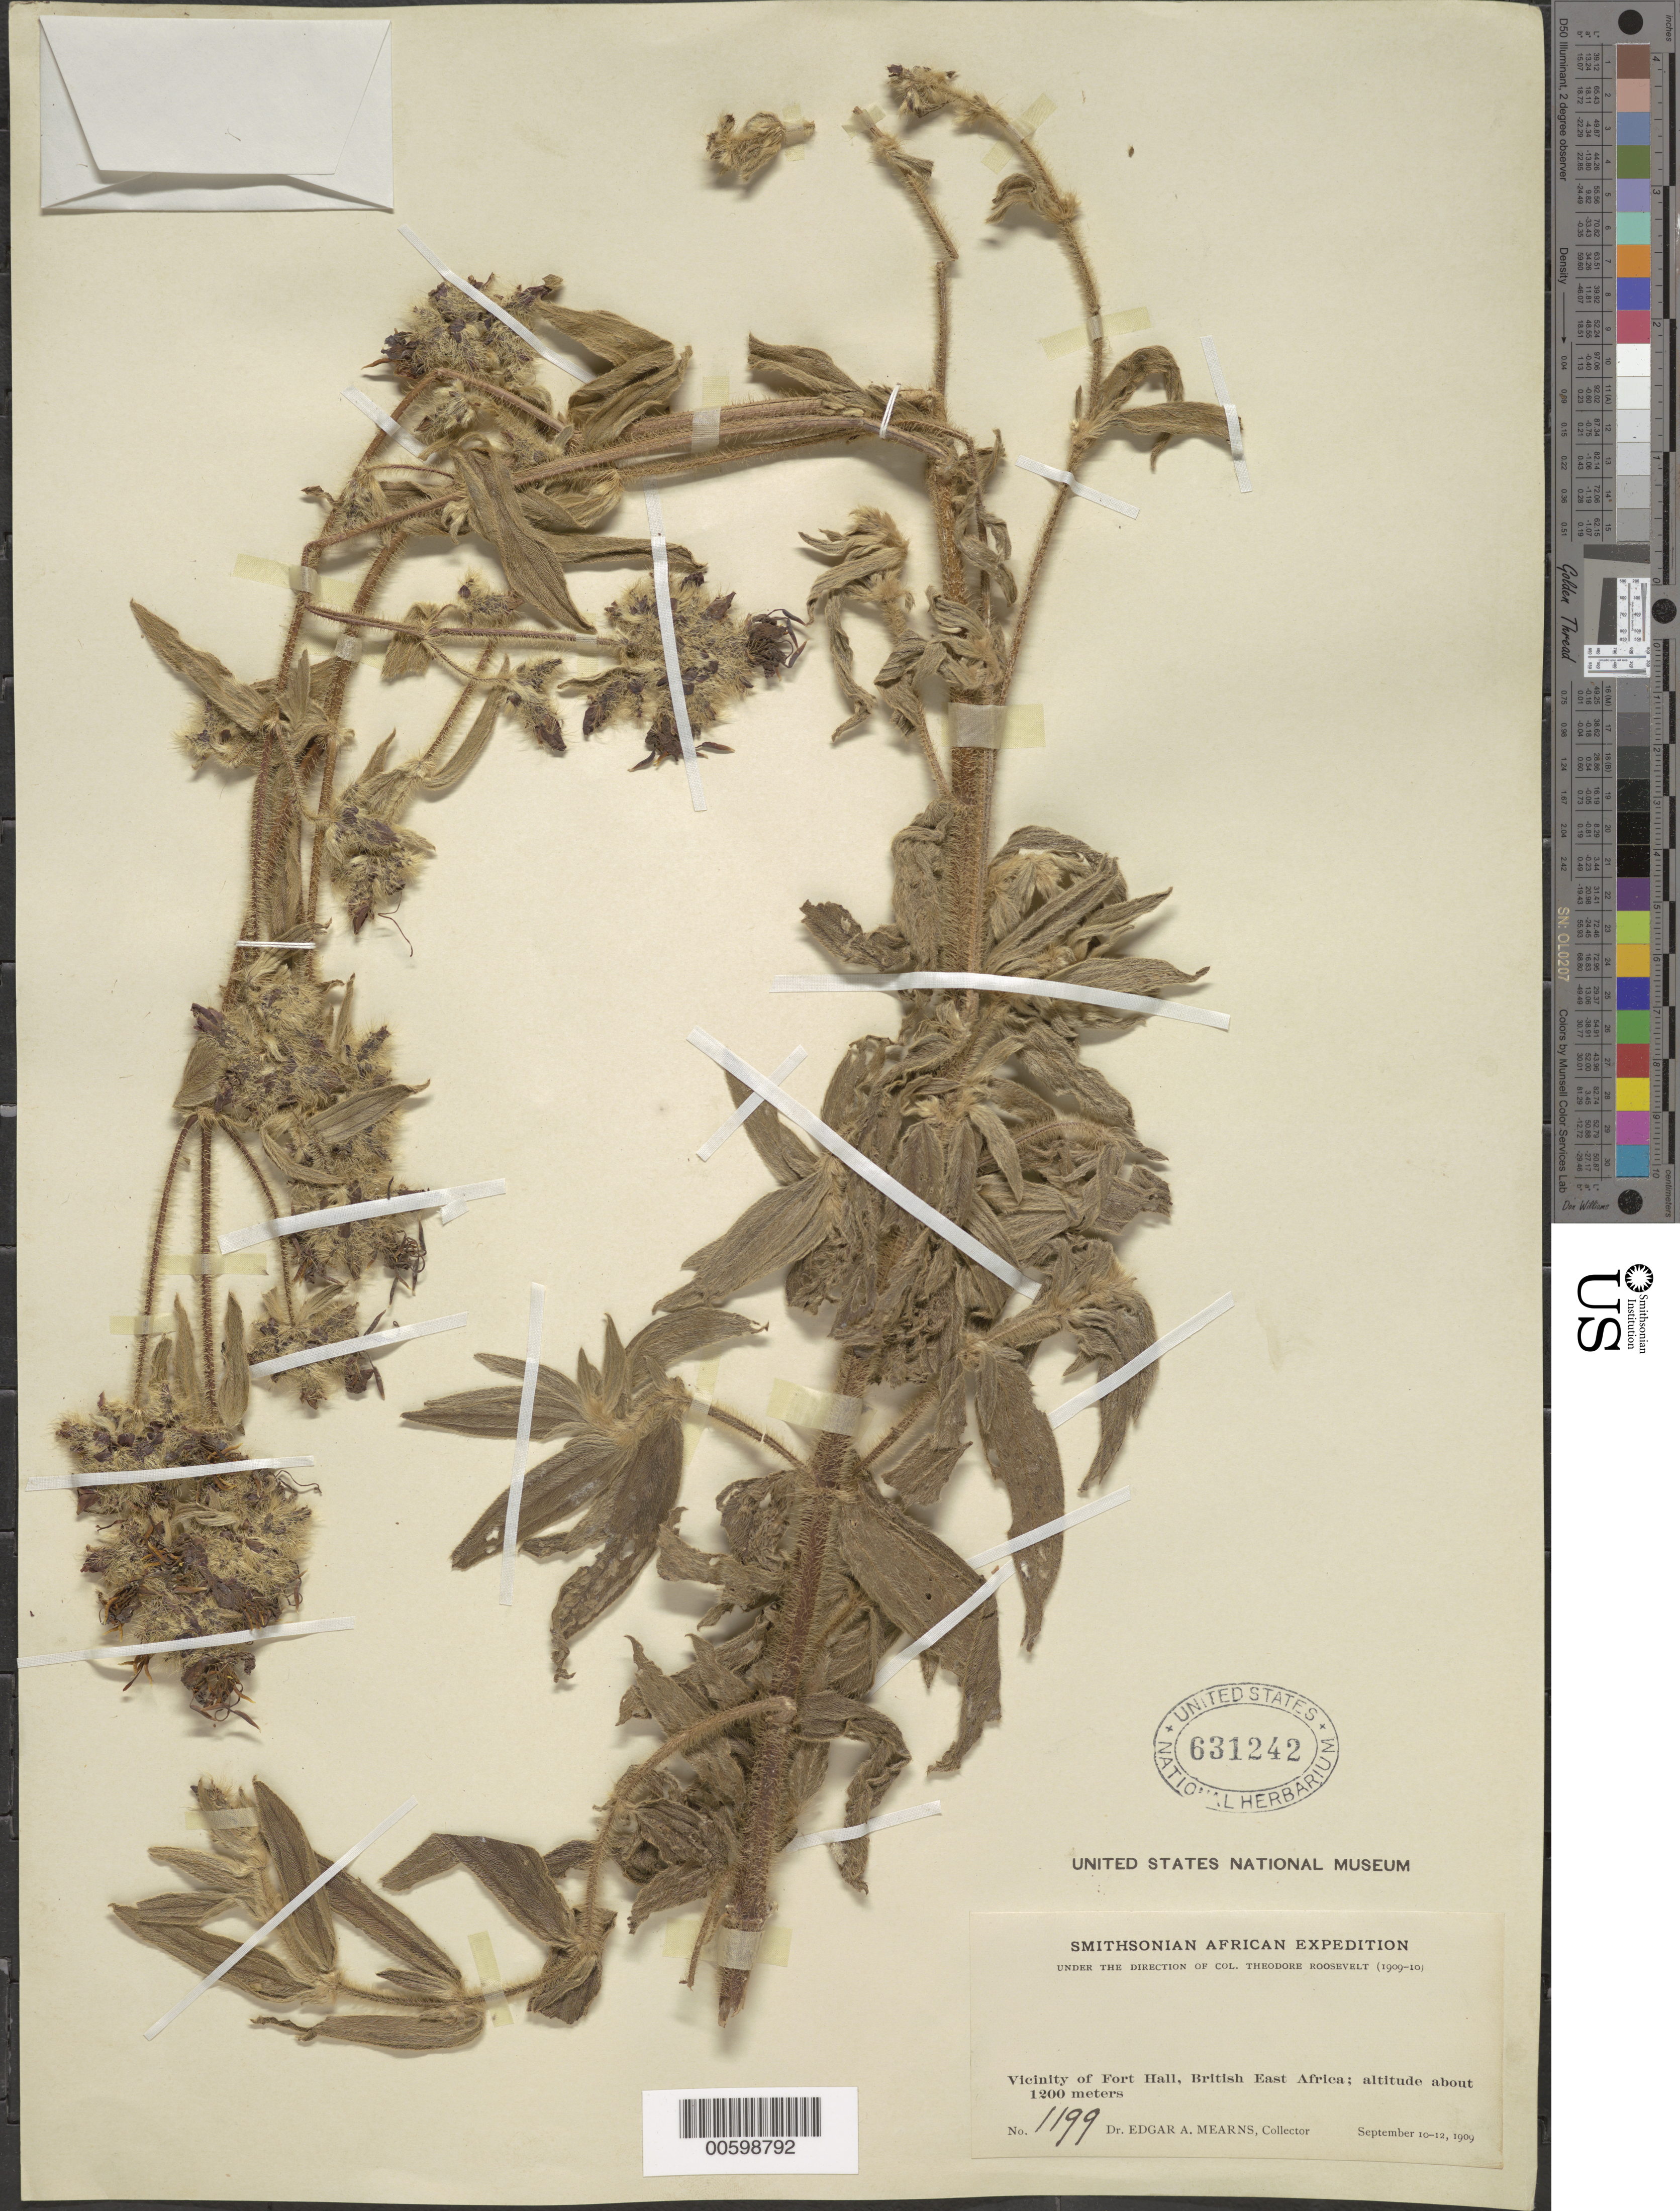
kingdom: Plantae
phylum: Tracheophyta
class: Magnoliopsida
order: Myrtales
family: Melastomataceae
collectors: E. A. Mearns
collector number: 1199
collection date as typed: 10 Sep 1909 to 12 Sep 1909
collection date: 1909-09-10/1909-09-12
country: Kenya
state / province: Murang'a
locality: Vicinity of Fort hall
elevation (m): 1200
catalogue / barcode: US 631242